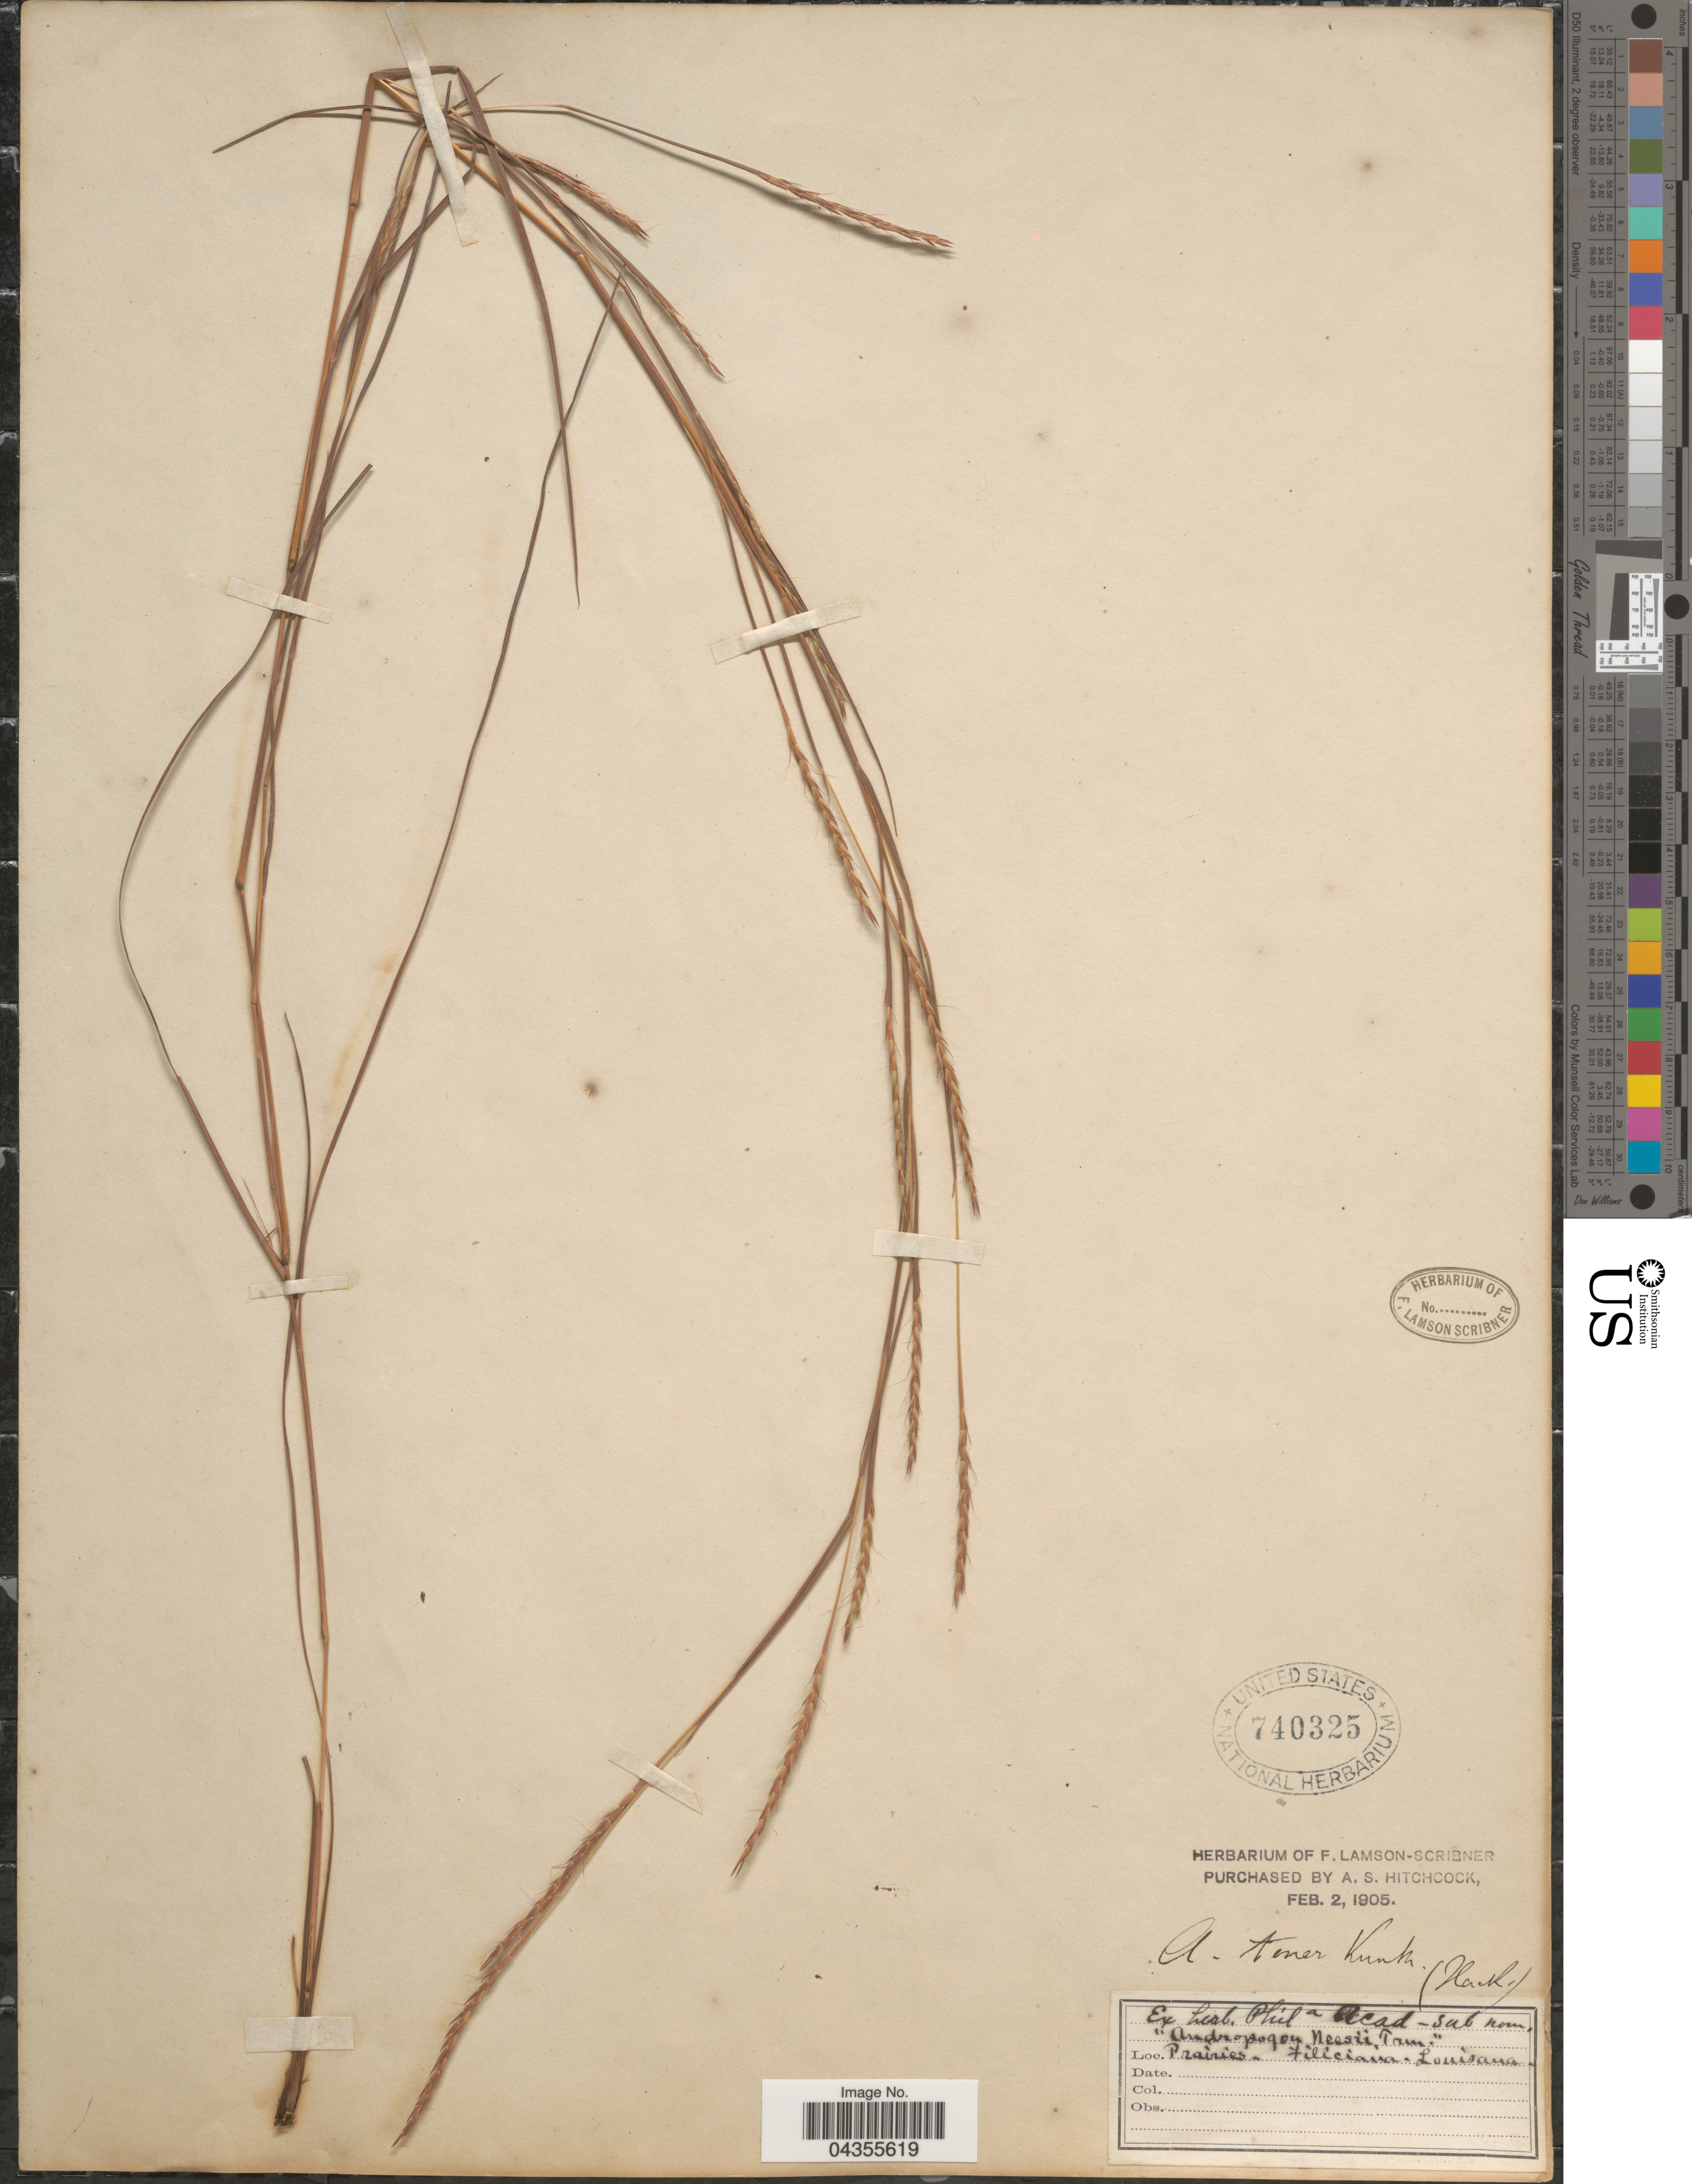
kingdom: Plantae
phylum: Tracheophyta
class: Liliopsida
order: Poales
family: Poaceae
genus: Schizachyrium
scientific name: Schizachyrium tenerum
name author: Nees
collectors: ex herb. F. Lamson Scribner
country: United States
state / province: Louisiana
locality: Prairies.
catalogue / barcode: US 740325